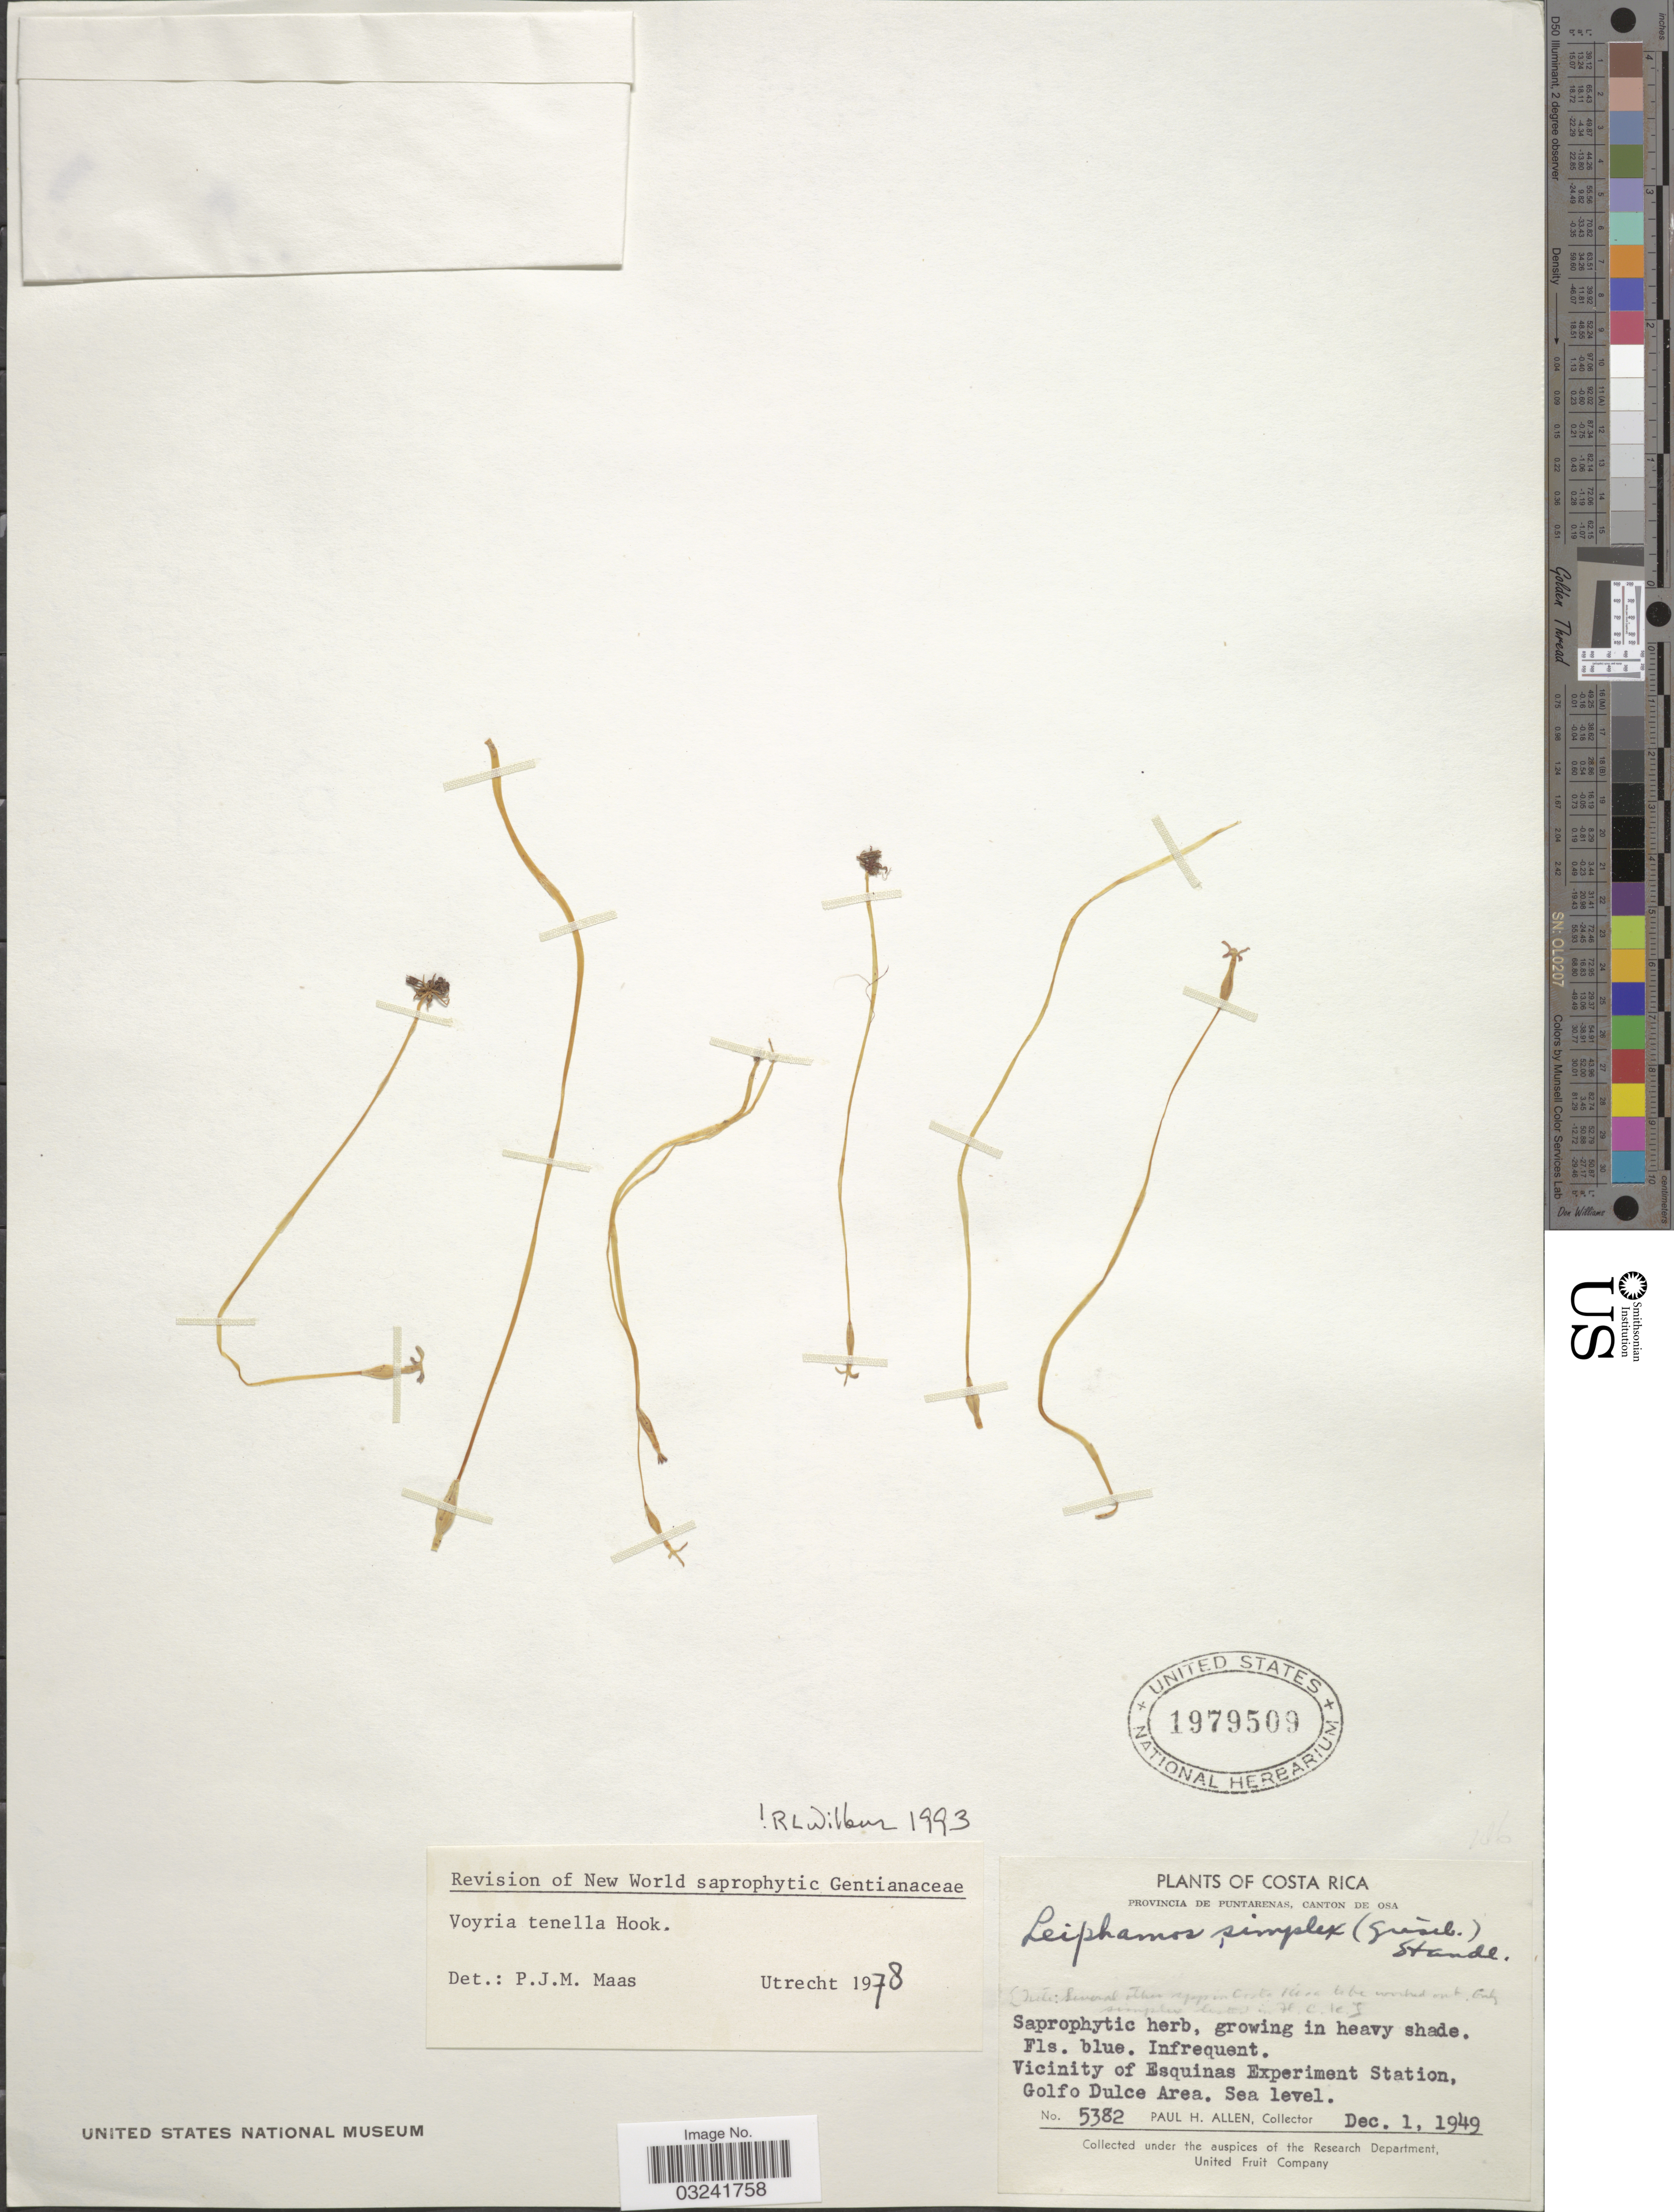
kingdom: Plantae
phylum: Tracheophyta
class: Magnoliopsida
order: Gentianales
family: Gentianaceae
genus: Voyria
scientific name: Voyria tenella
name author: Guilding ex Hook.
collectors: P. H. Allen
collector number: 5382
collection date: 1949-12-01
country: Costa Rica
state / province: Puntarenas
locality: Canton de Osa, Vicinity of Esquinas Experiment Station, Golfo Dulce Area.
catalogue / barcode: US 1979509